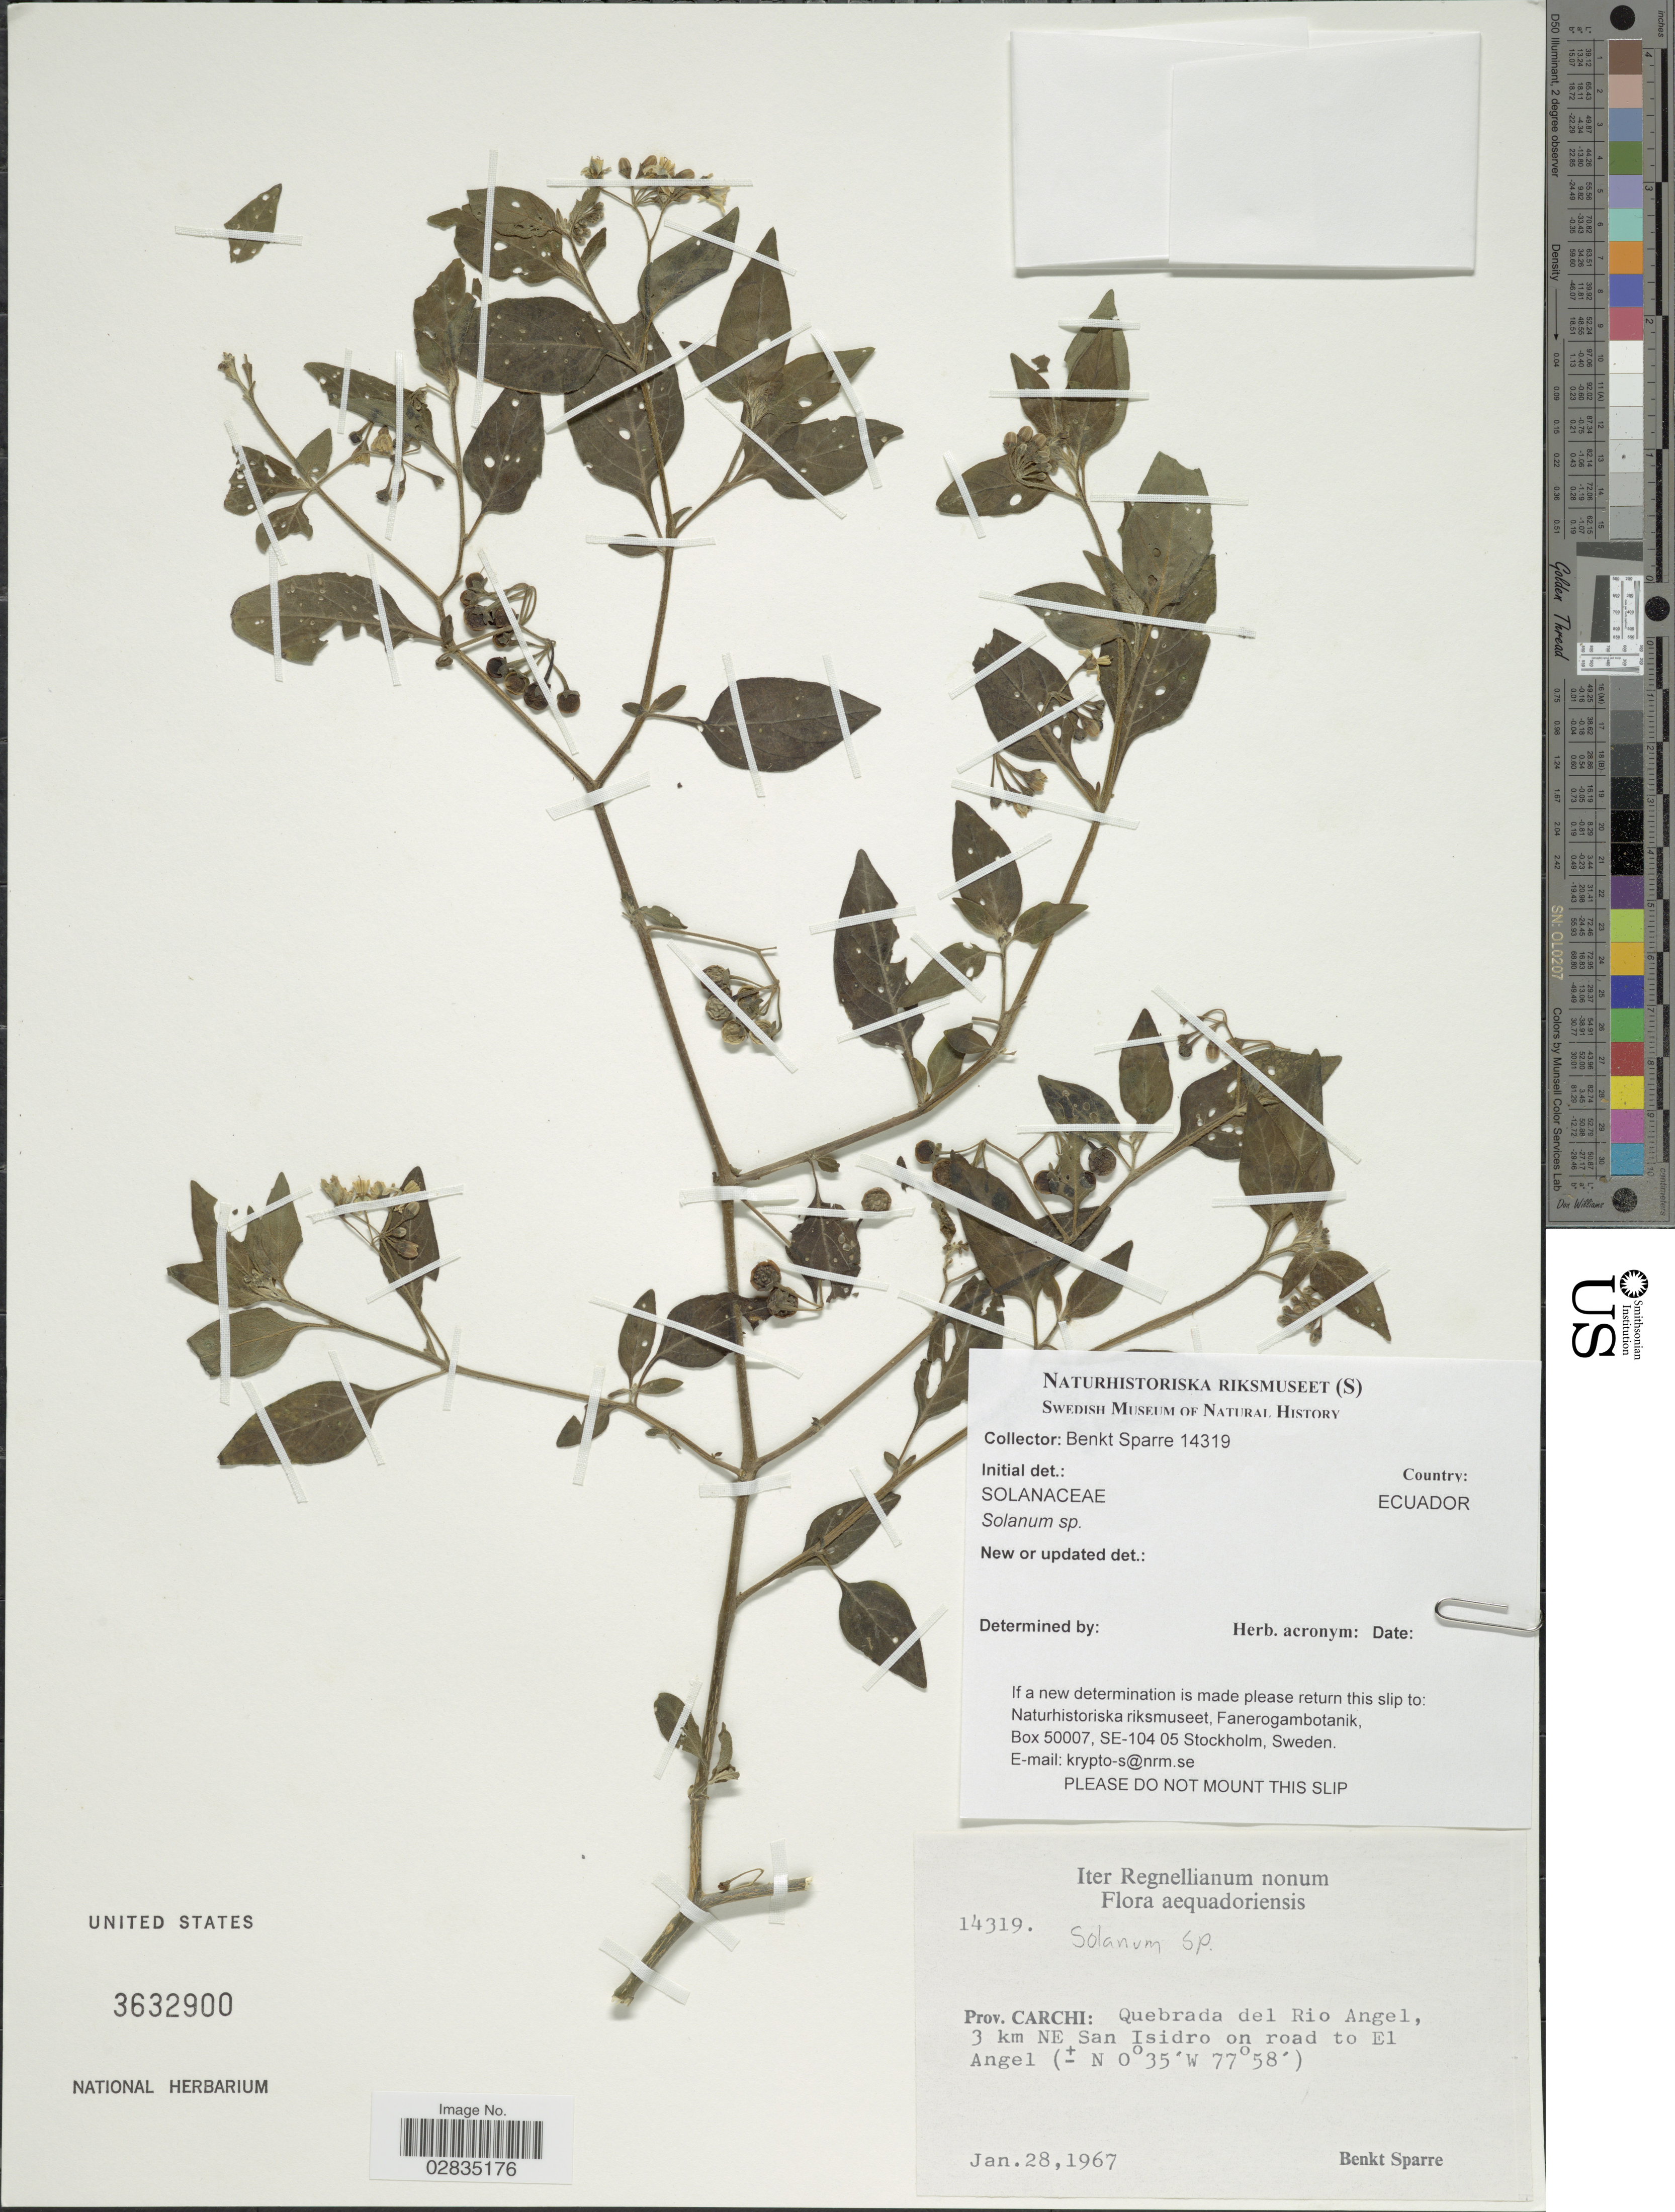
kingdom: Plantae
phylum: Tracheophyta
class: Magnoliopsida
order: Solanales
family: Solanaceae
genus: Solanum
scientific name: Solanum interandinum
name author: Bitter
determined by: Knapp, S. D.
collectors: B. Sparre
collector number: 14319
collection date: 1967-01-28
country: Ecuador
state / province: Carchi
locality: Quebrada del Rio Angel, 3 km NE San Isidro on road to El Angel.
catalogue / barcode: US 3632900